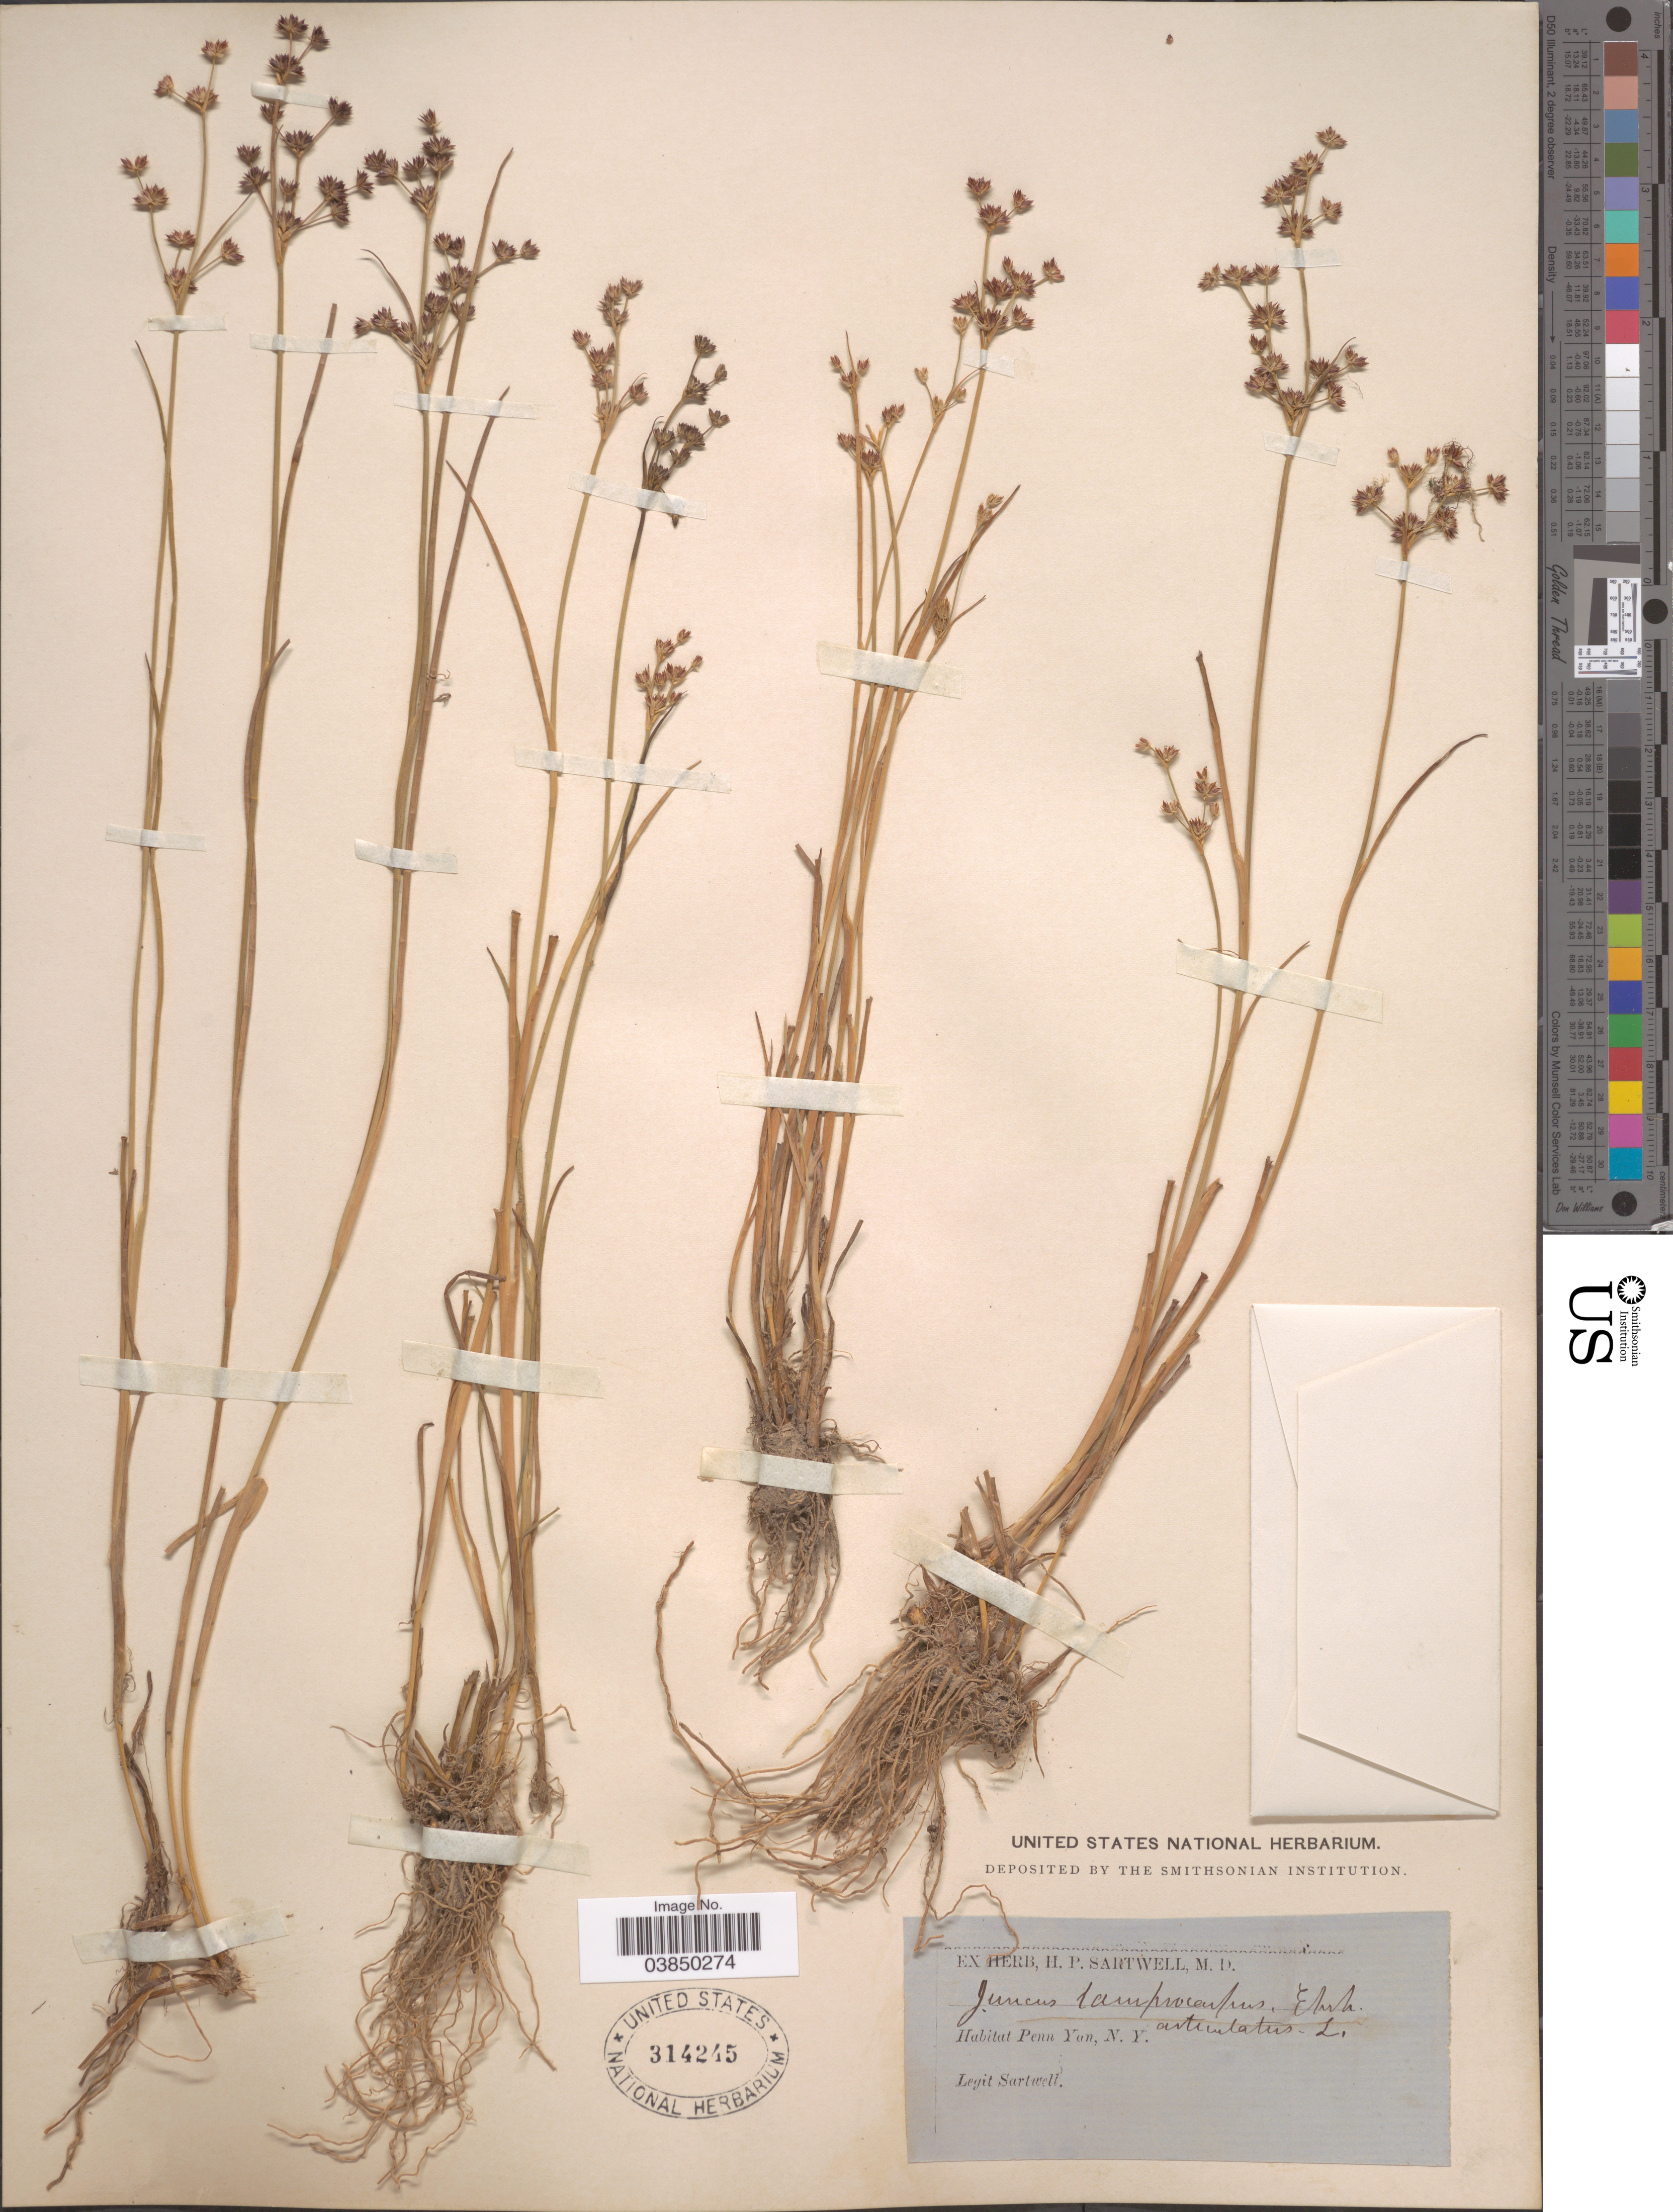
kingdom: Plantae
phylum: Tracheophyta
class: Liliopsida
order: Poales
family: Juncaceae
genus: Juncus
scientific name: Juncus articulatus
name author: L.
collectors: H. P. Sartwell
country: United States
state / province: New York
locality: Penn Yan.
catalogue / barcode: US 314245